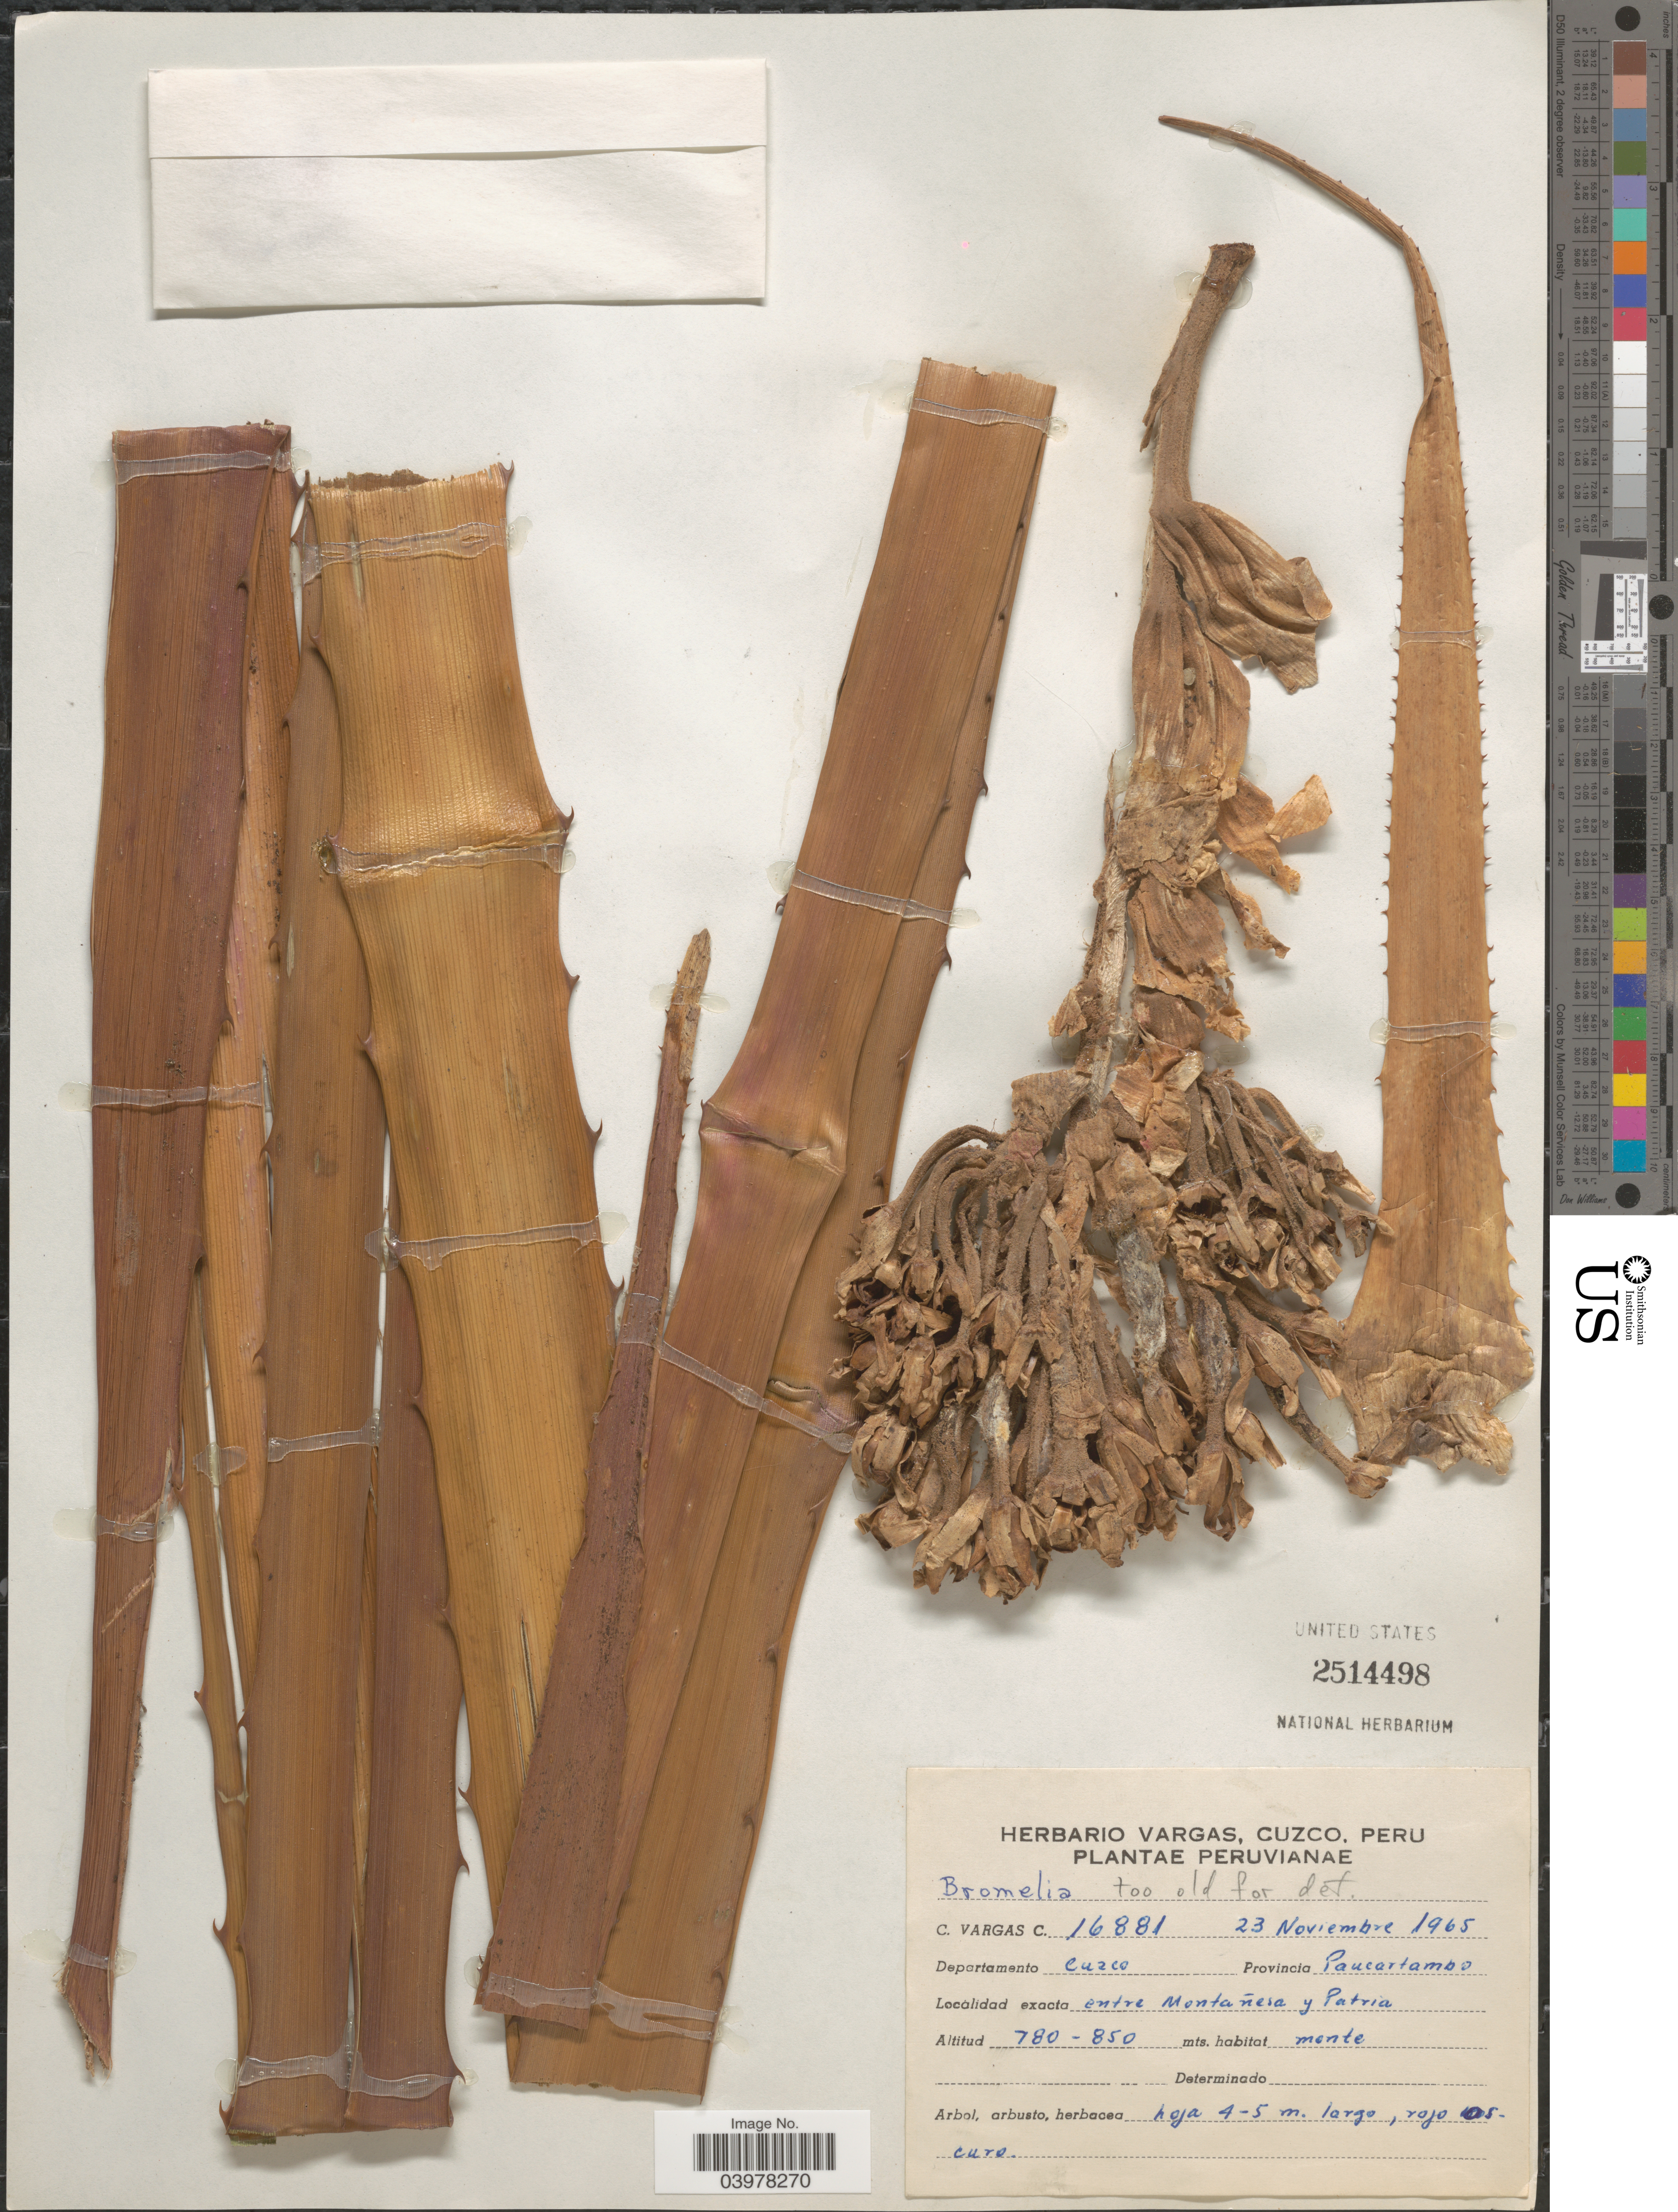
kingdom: Plantae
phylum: Tracheophyta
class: Liliopsida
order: Poales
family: Bromeliaceae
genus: Bromelia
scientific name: Bromelia sp.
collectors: C. Vargas Calderón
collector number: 16881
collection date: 1965-11-23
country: Peru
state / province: Cusco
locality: Departamento Cuzco. Provincia Paucartambo. Entre Montañesa y Patria.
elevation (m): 780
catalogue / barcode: US 2514498